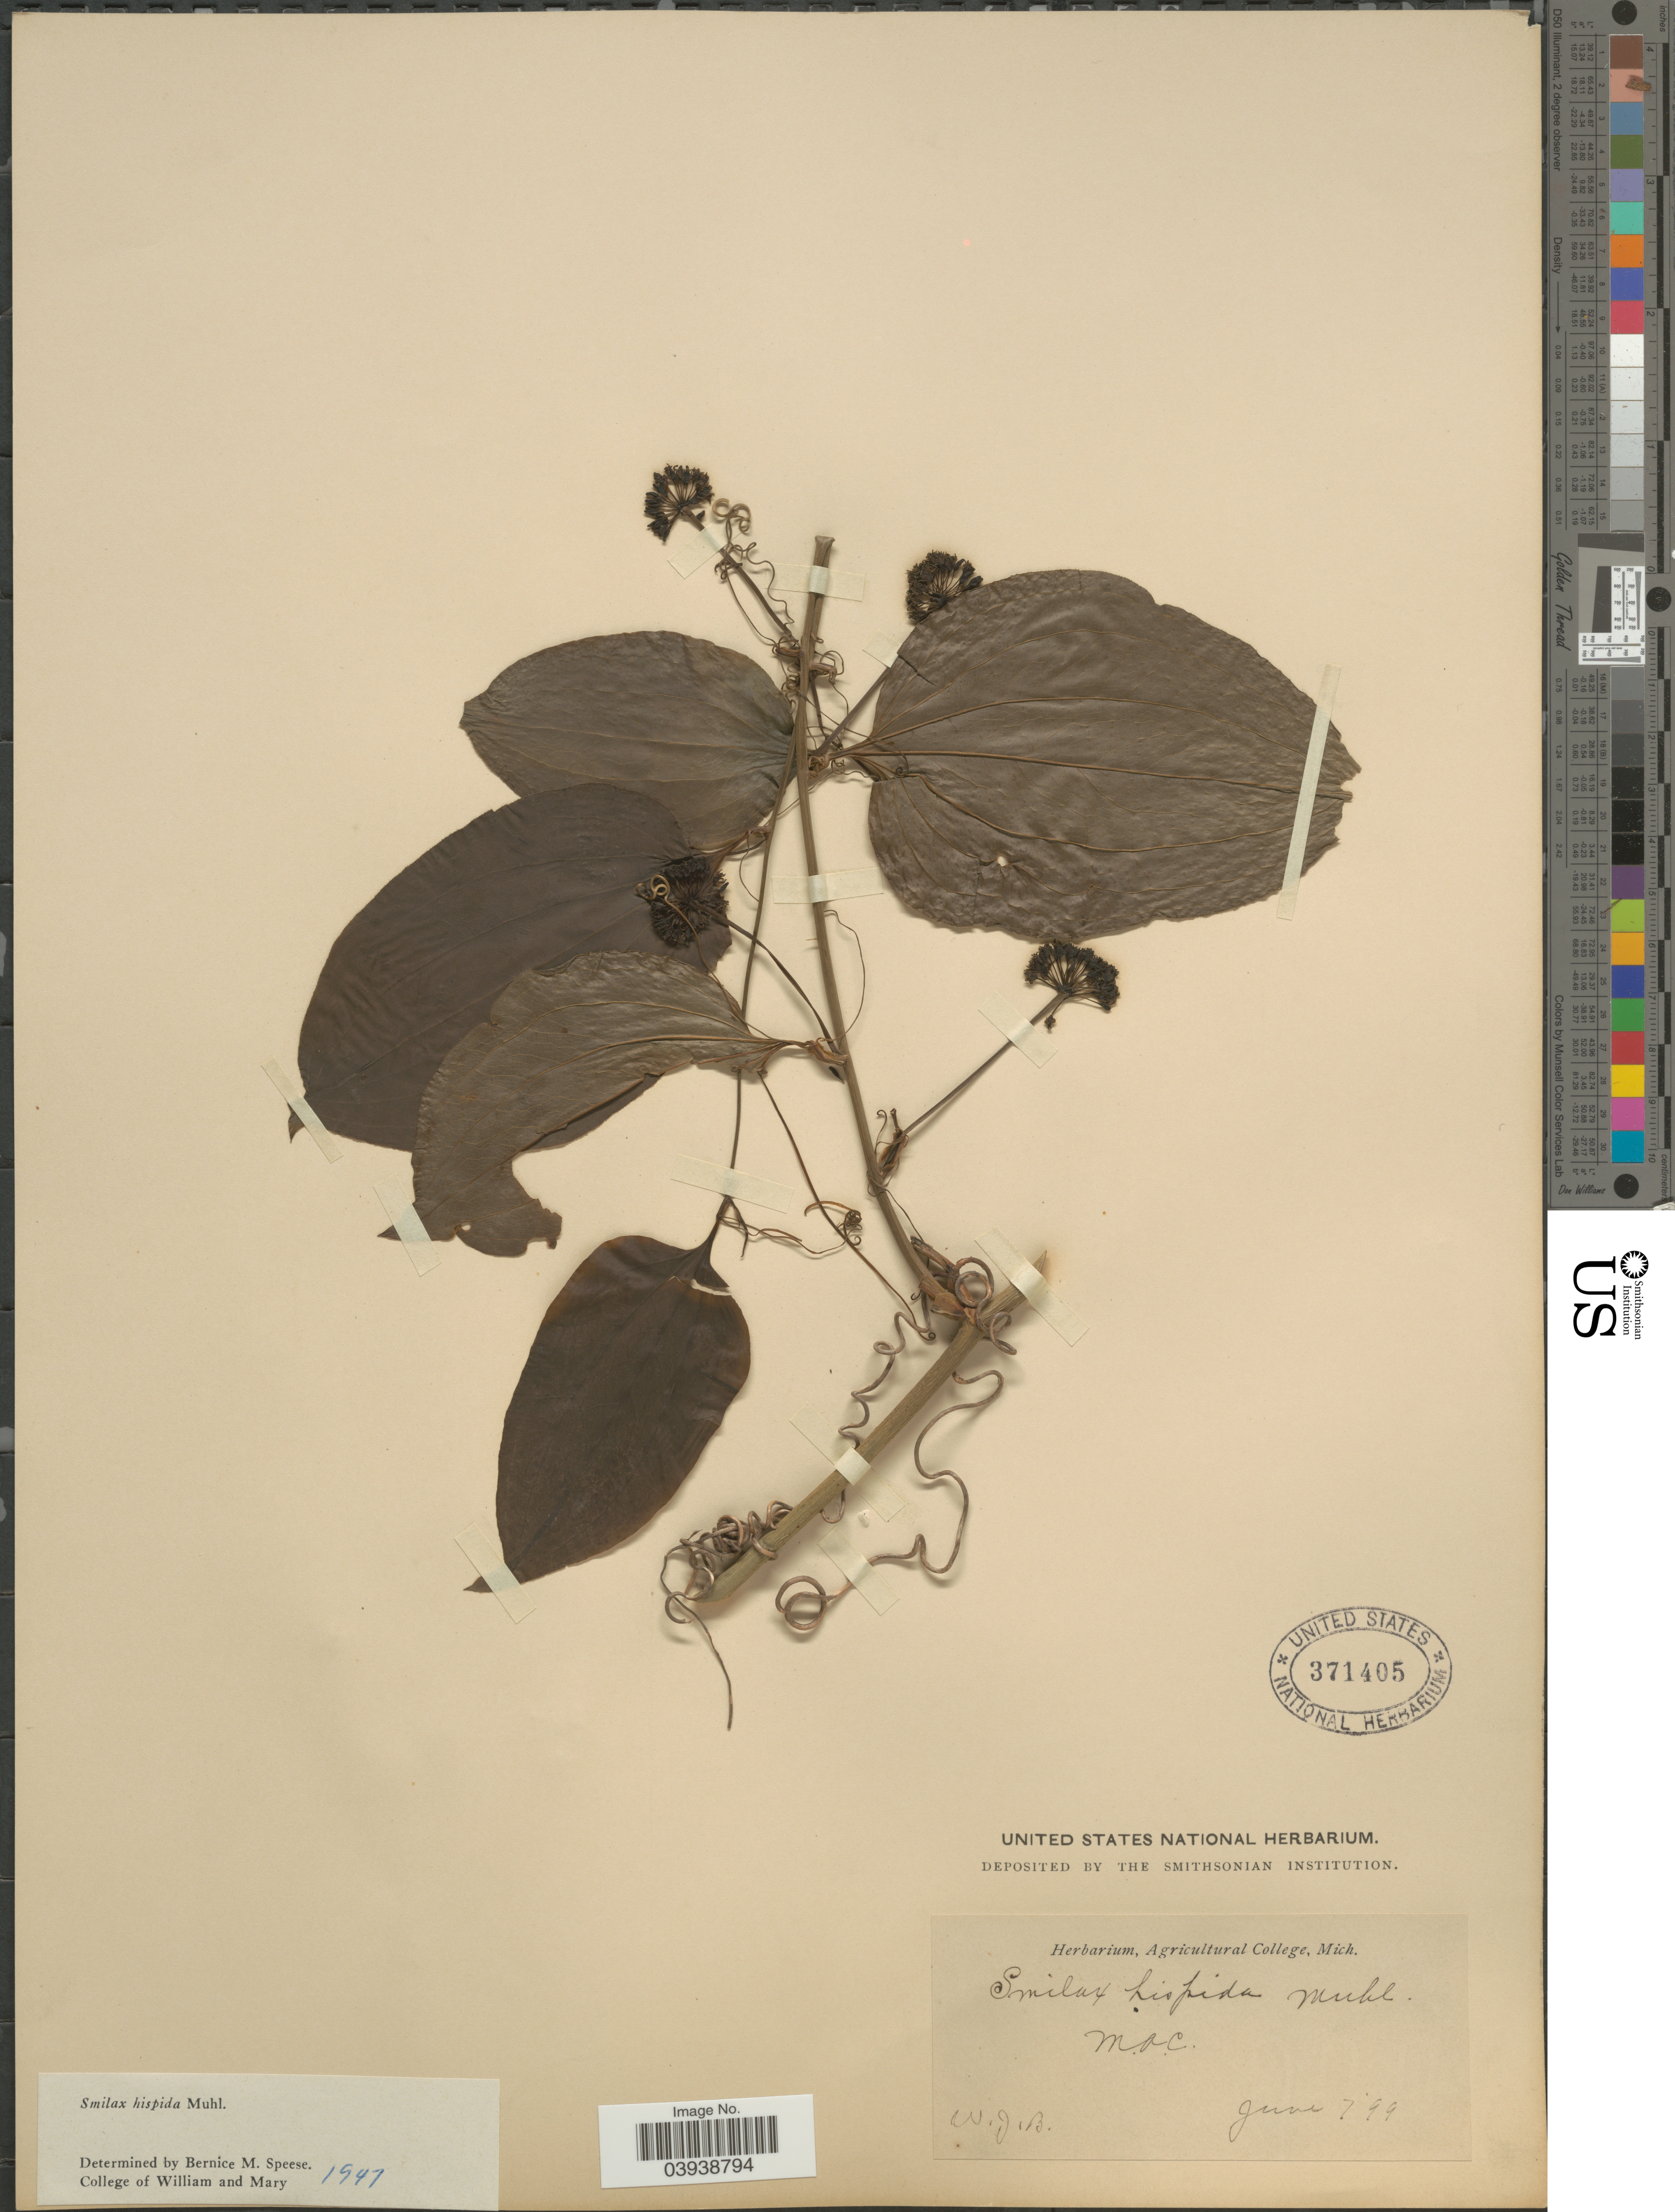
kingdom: Plantae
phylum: Tracheophyta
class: Liliopsida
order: Liliales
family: Smilacaceae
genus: Smilax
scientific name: Smilax hispida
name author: Raf.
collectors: W.J.B.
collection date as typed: Transcribed d/m/y: 7/6/99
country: United States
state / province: Michigan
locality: M.A.C. [unsure placement]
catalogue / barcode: US 371405